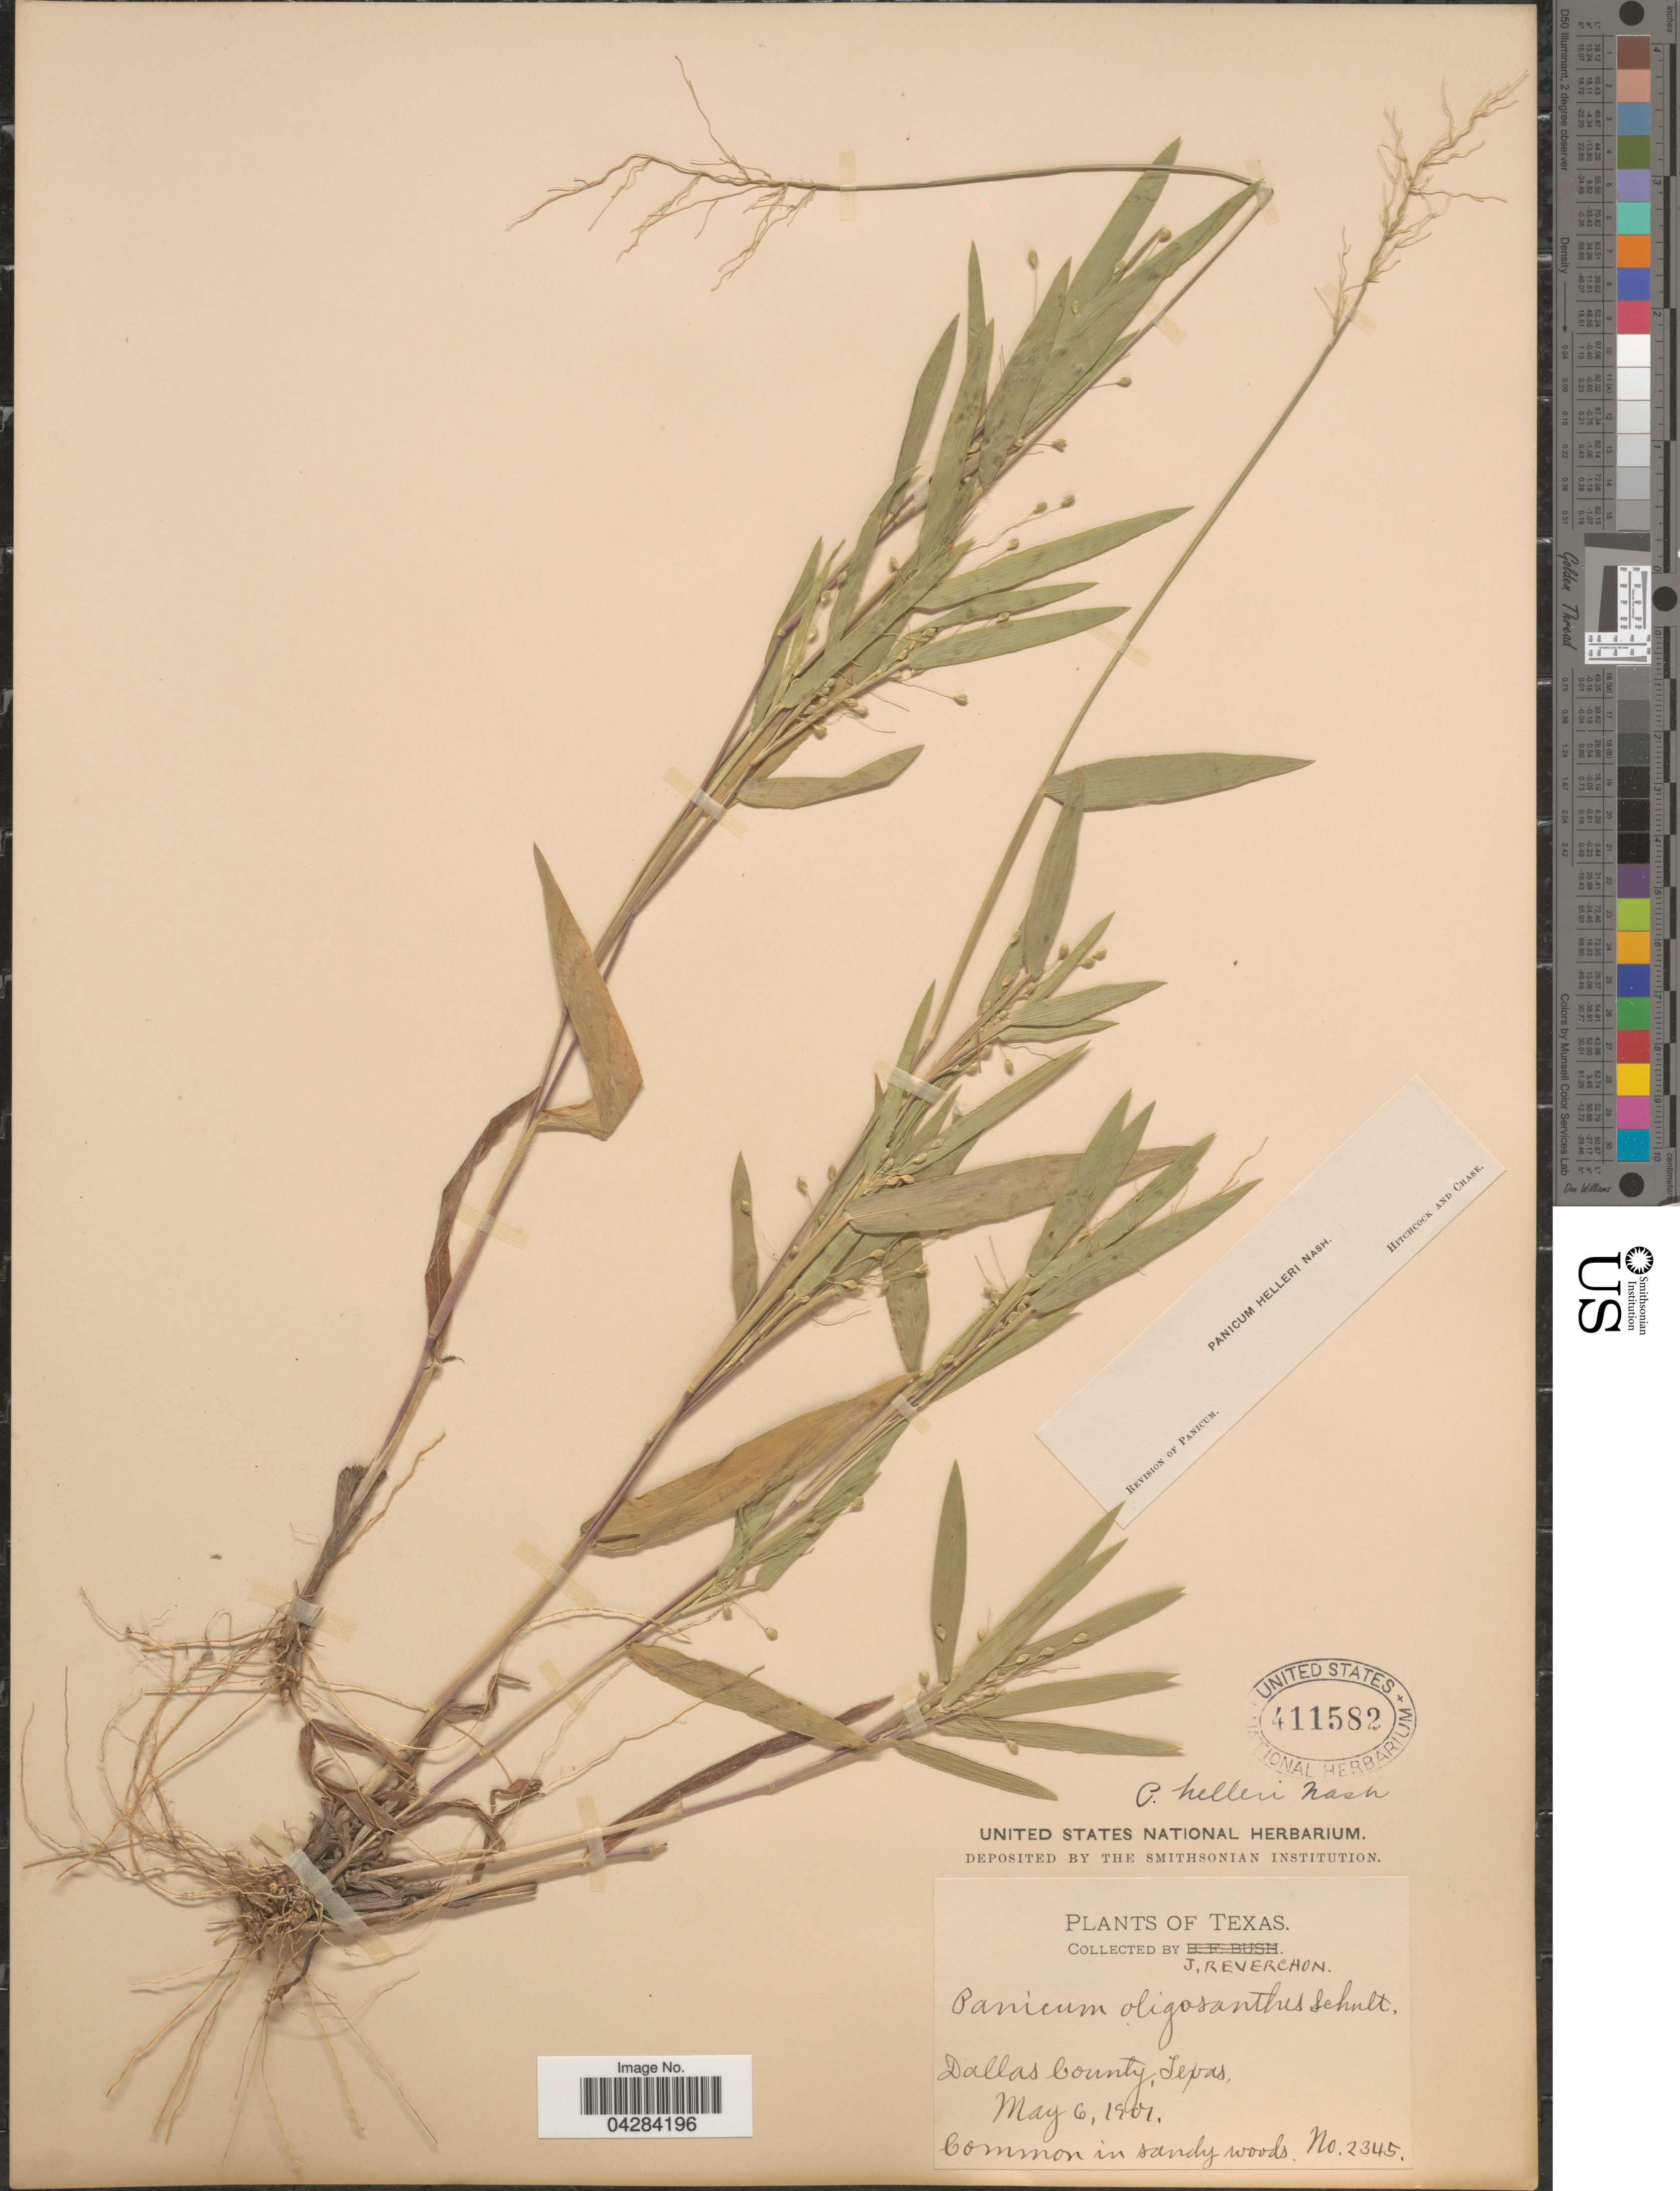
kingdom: Plantae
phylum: Tracheophyta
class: Liliopsida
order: Poales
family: Poaceae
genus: Dichanthelium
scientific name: Dichanthelium oligosanthes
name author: (Schult.) Gould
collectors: J. Reverchon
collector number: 2345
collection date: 1901-05-06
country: United States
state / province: Texas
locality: Dallas County.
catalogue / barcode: US 411582